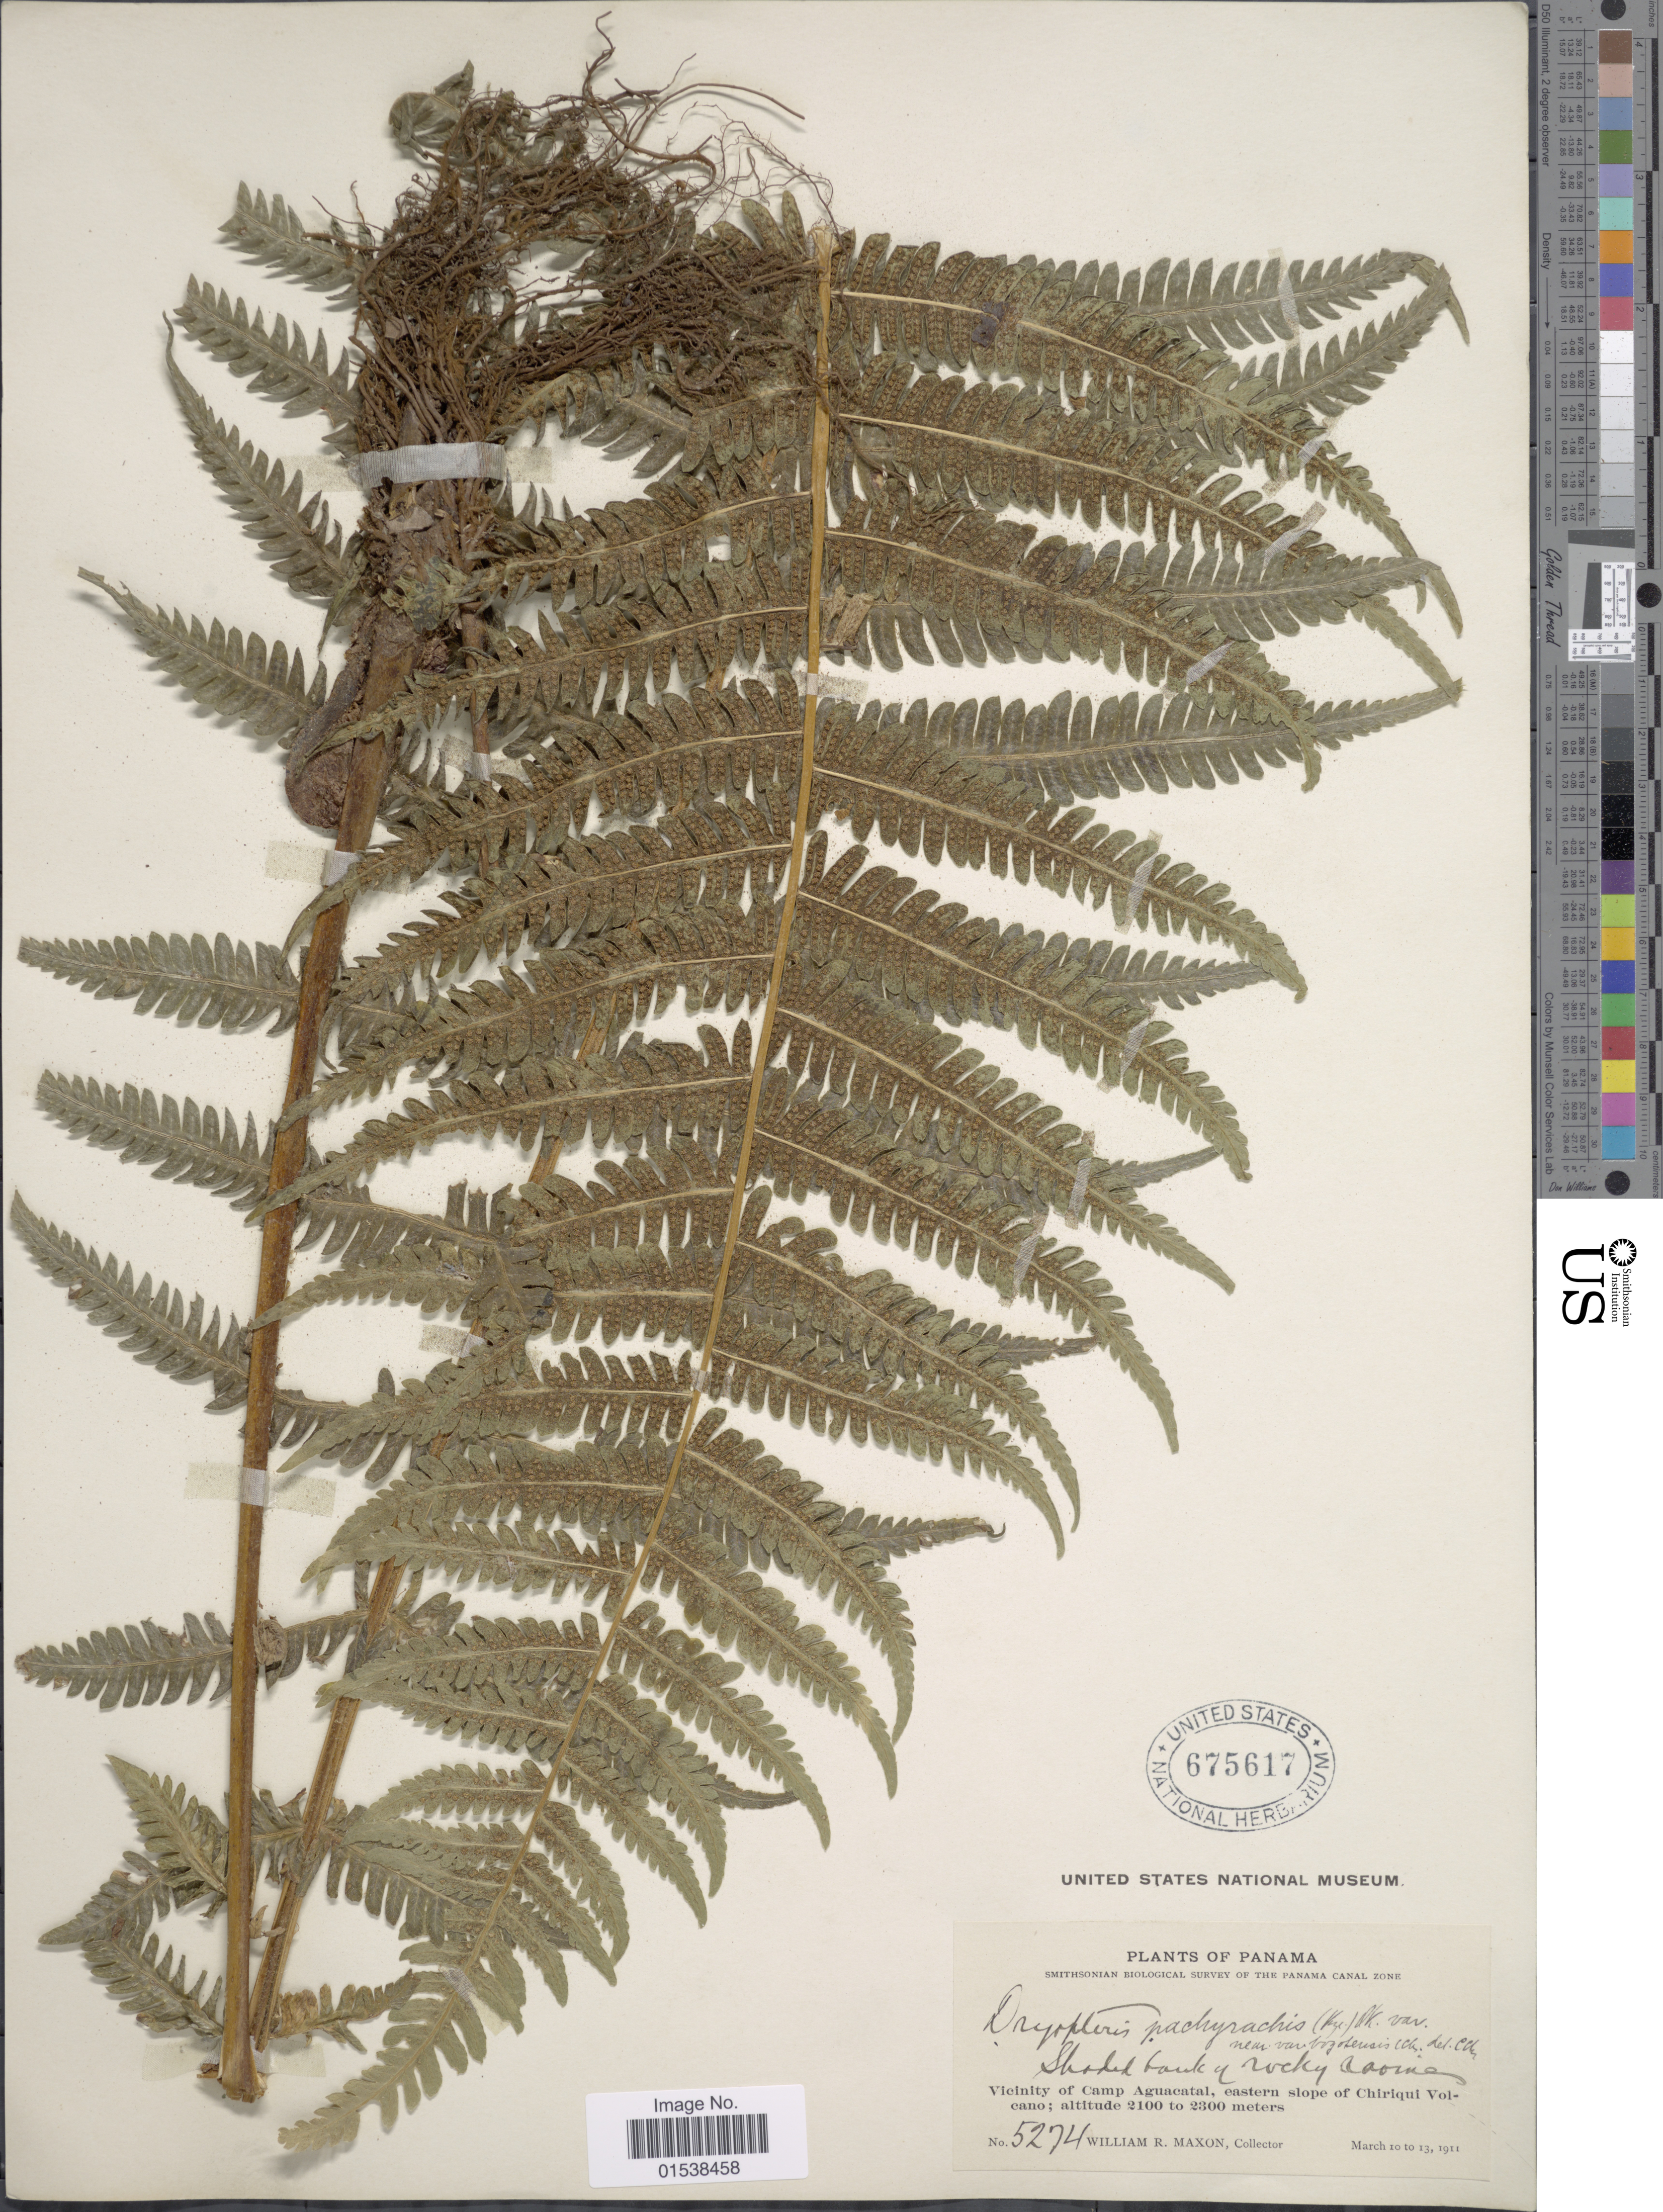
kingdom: Plantae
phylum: Tracheophyta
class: Polypodiopsida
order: Polypodiales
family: Thelypteridaceae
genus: Amauropelta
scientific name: Amauropelta pachyrachis var. bogotensis comb. nov., ined 2015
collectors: W. R. Maxon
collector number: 5274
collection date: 1911-03-10/1911-03-13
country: Panama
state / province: Chiriqui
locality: Vicinity of Camp Aguacatal, eastern slope of Chriqui Volcano. Panama Canal Zone.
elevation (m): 2100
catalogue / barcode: US 675617